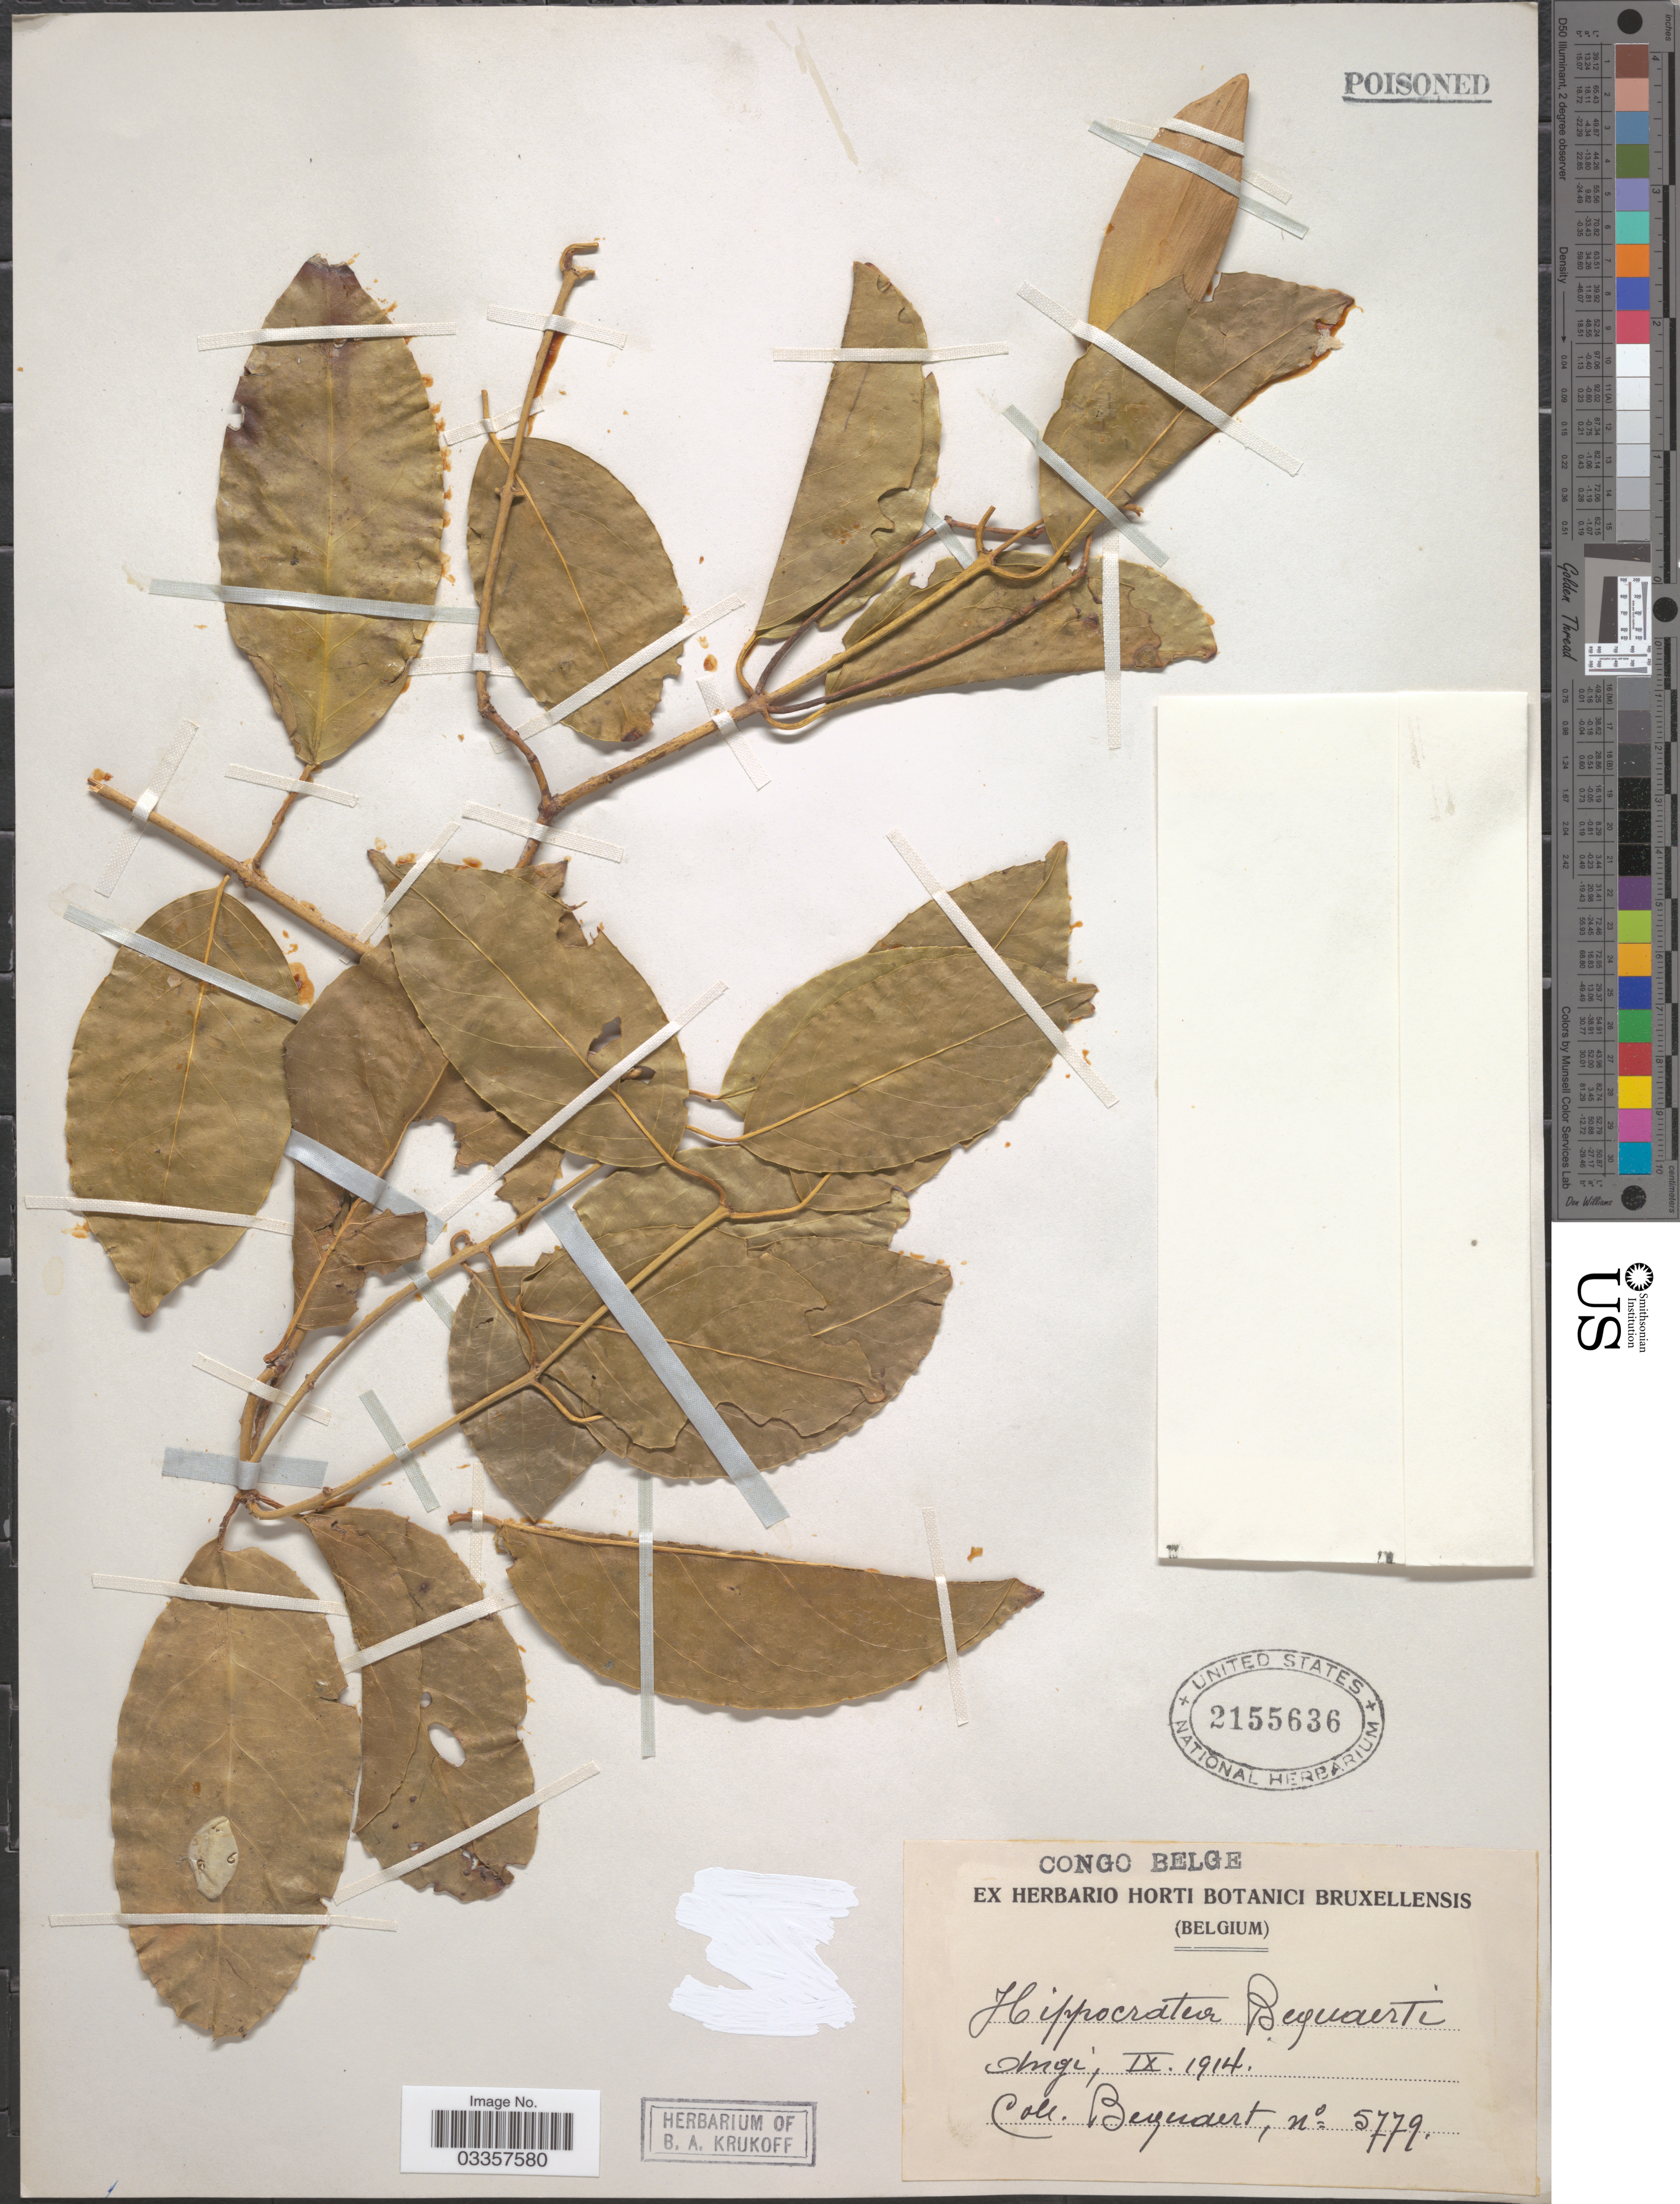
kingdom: Plantae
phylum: Tracheophyta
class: Magnoliopsida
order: Celastrales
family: Celastraceae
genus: Hippocratea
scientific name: Hippocratea bequaertii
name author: De Wild.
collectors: Bequaert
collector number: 5779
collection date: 1914-09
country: Congo, Democratic Republic of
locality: Congo Belge. Angi.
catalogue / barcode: US 2155636